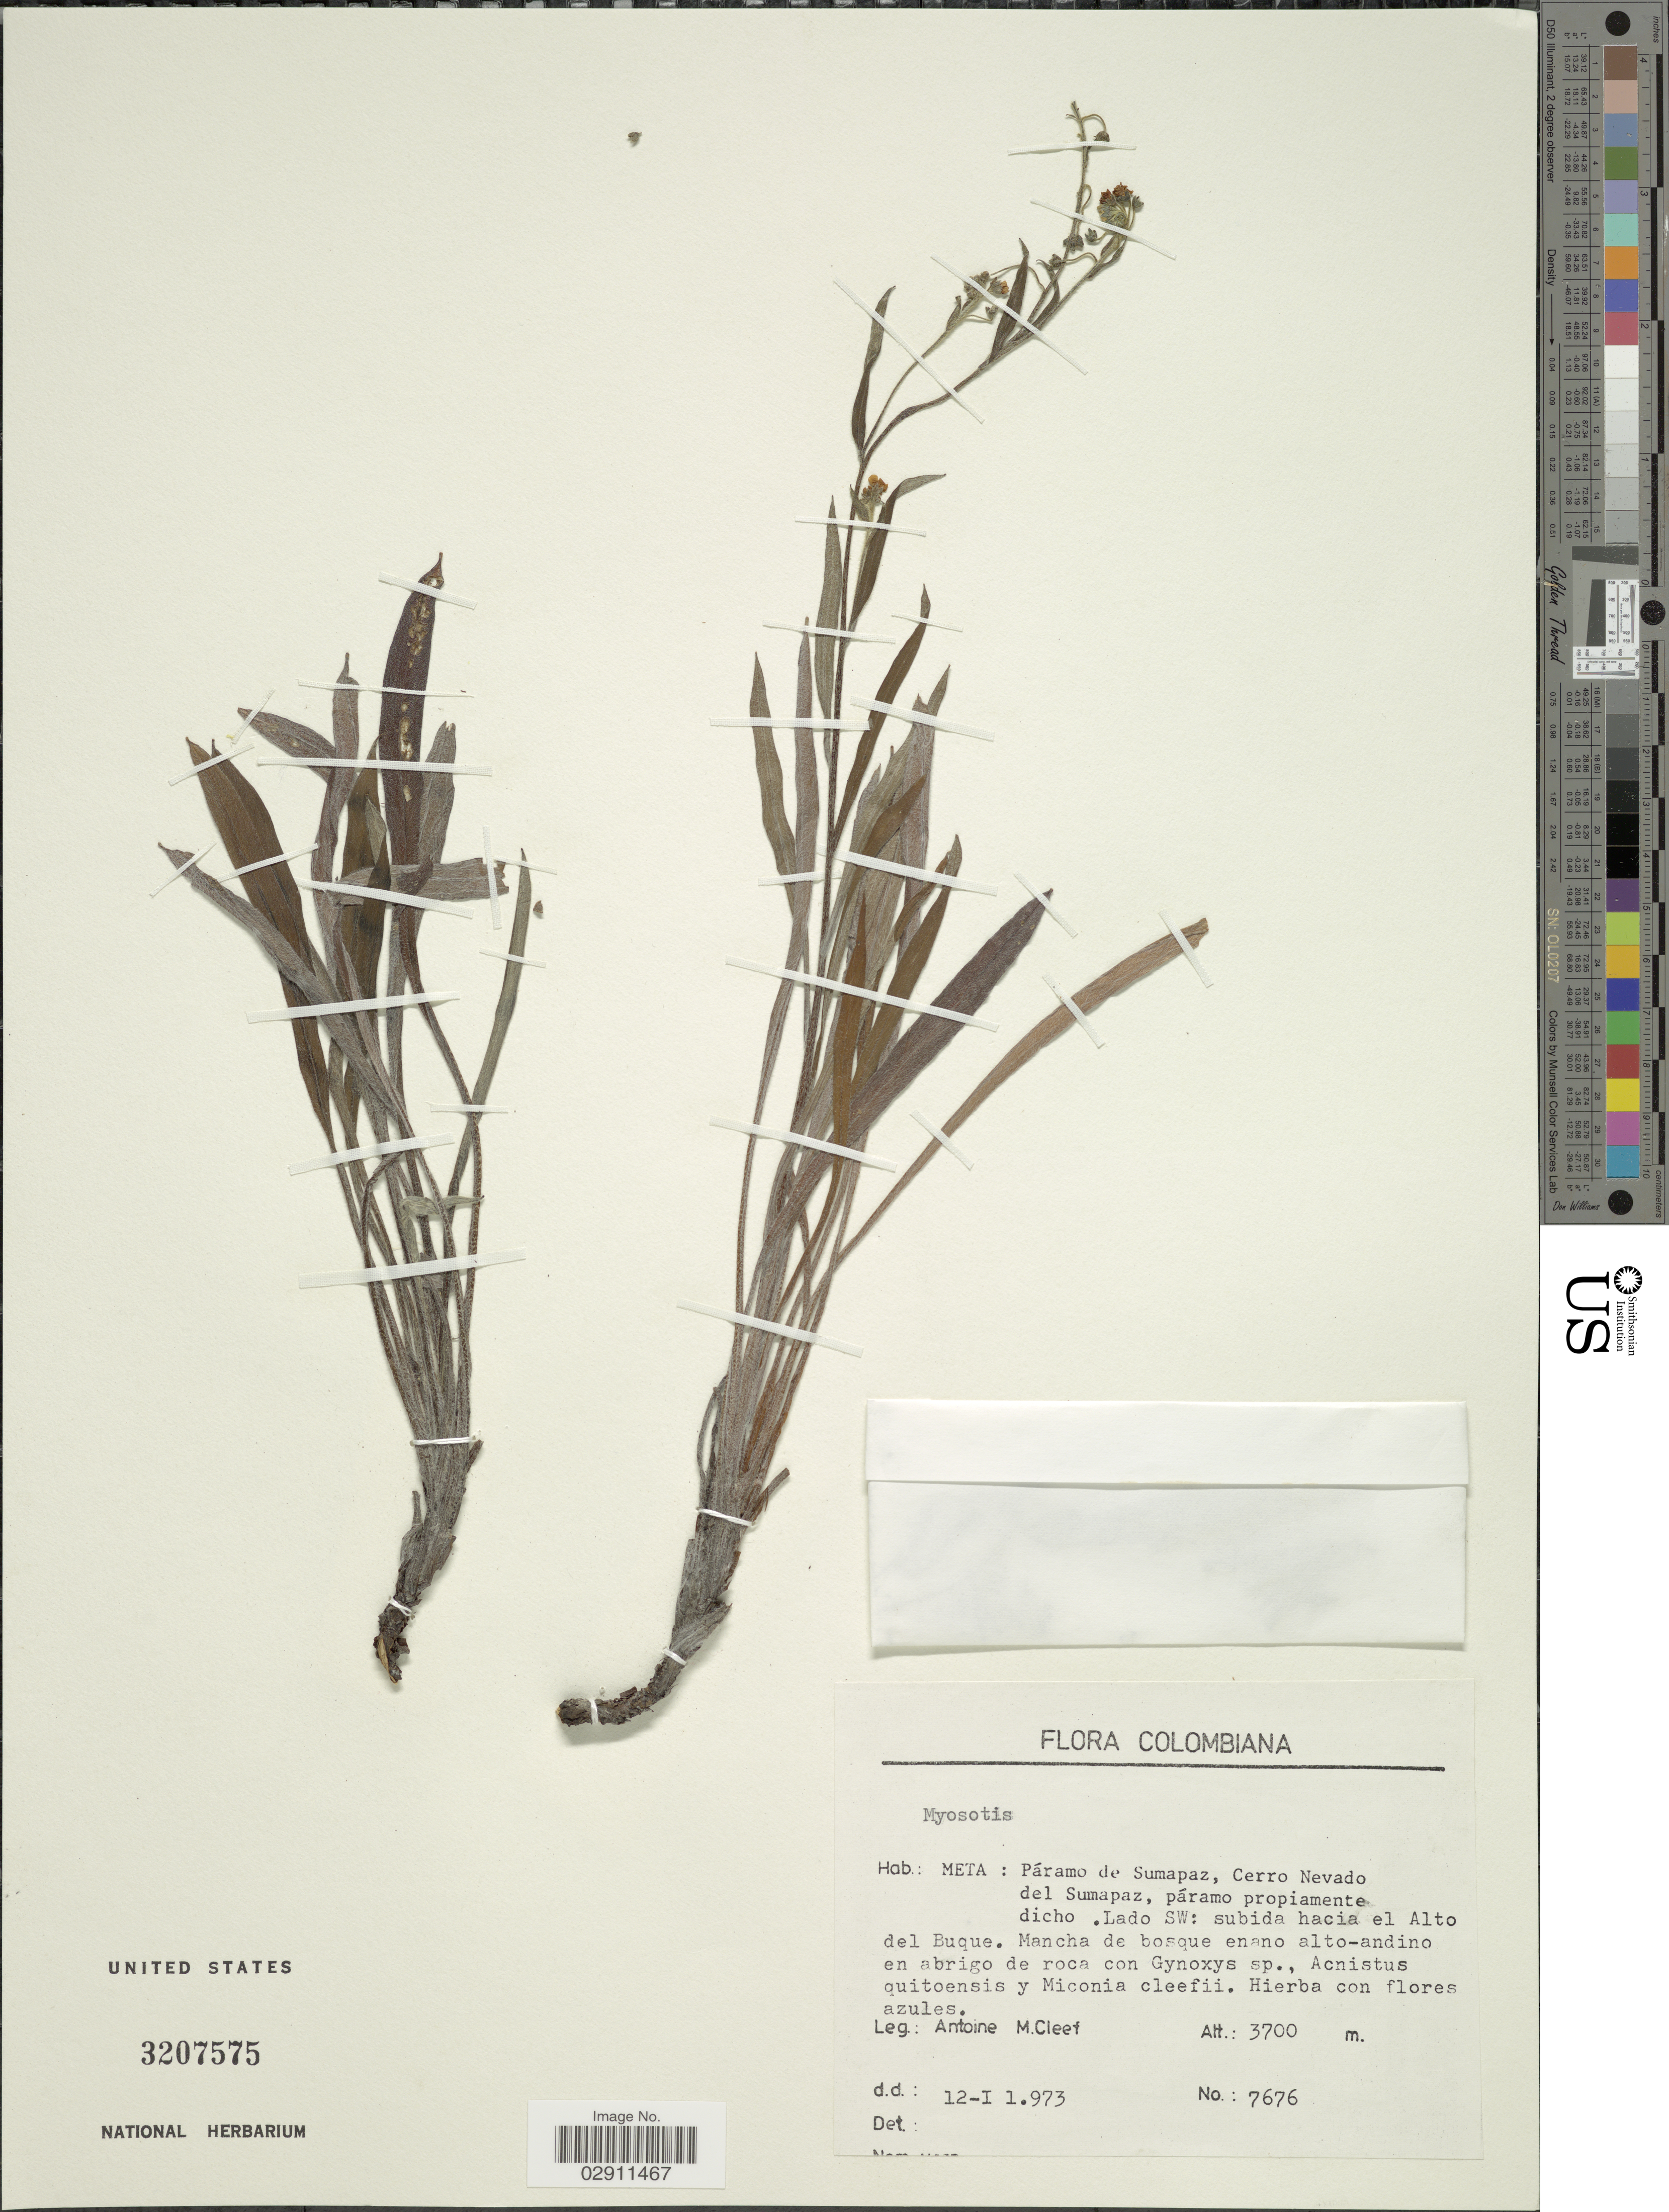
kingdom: Plantae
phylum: Tracheophyta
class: Magnoliopsida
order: Boraginales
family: Boraginaceae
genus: Myosotis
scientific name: Myosotis sp.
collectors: A. M. Cleef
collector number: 7676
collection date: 1973-01-12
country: Colombia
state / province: Meta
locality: Páramo de Sumapaz, Cerro Nevado del Sumapaz, páramo propiamente dicho. Lado SW.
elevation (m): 3700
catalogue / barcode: US 3207575